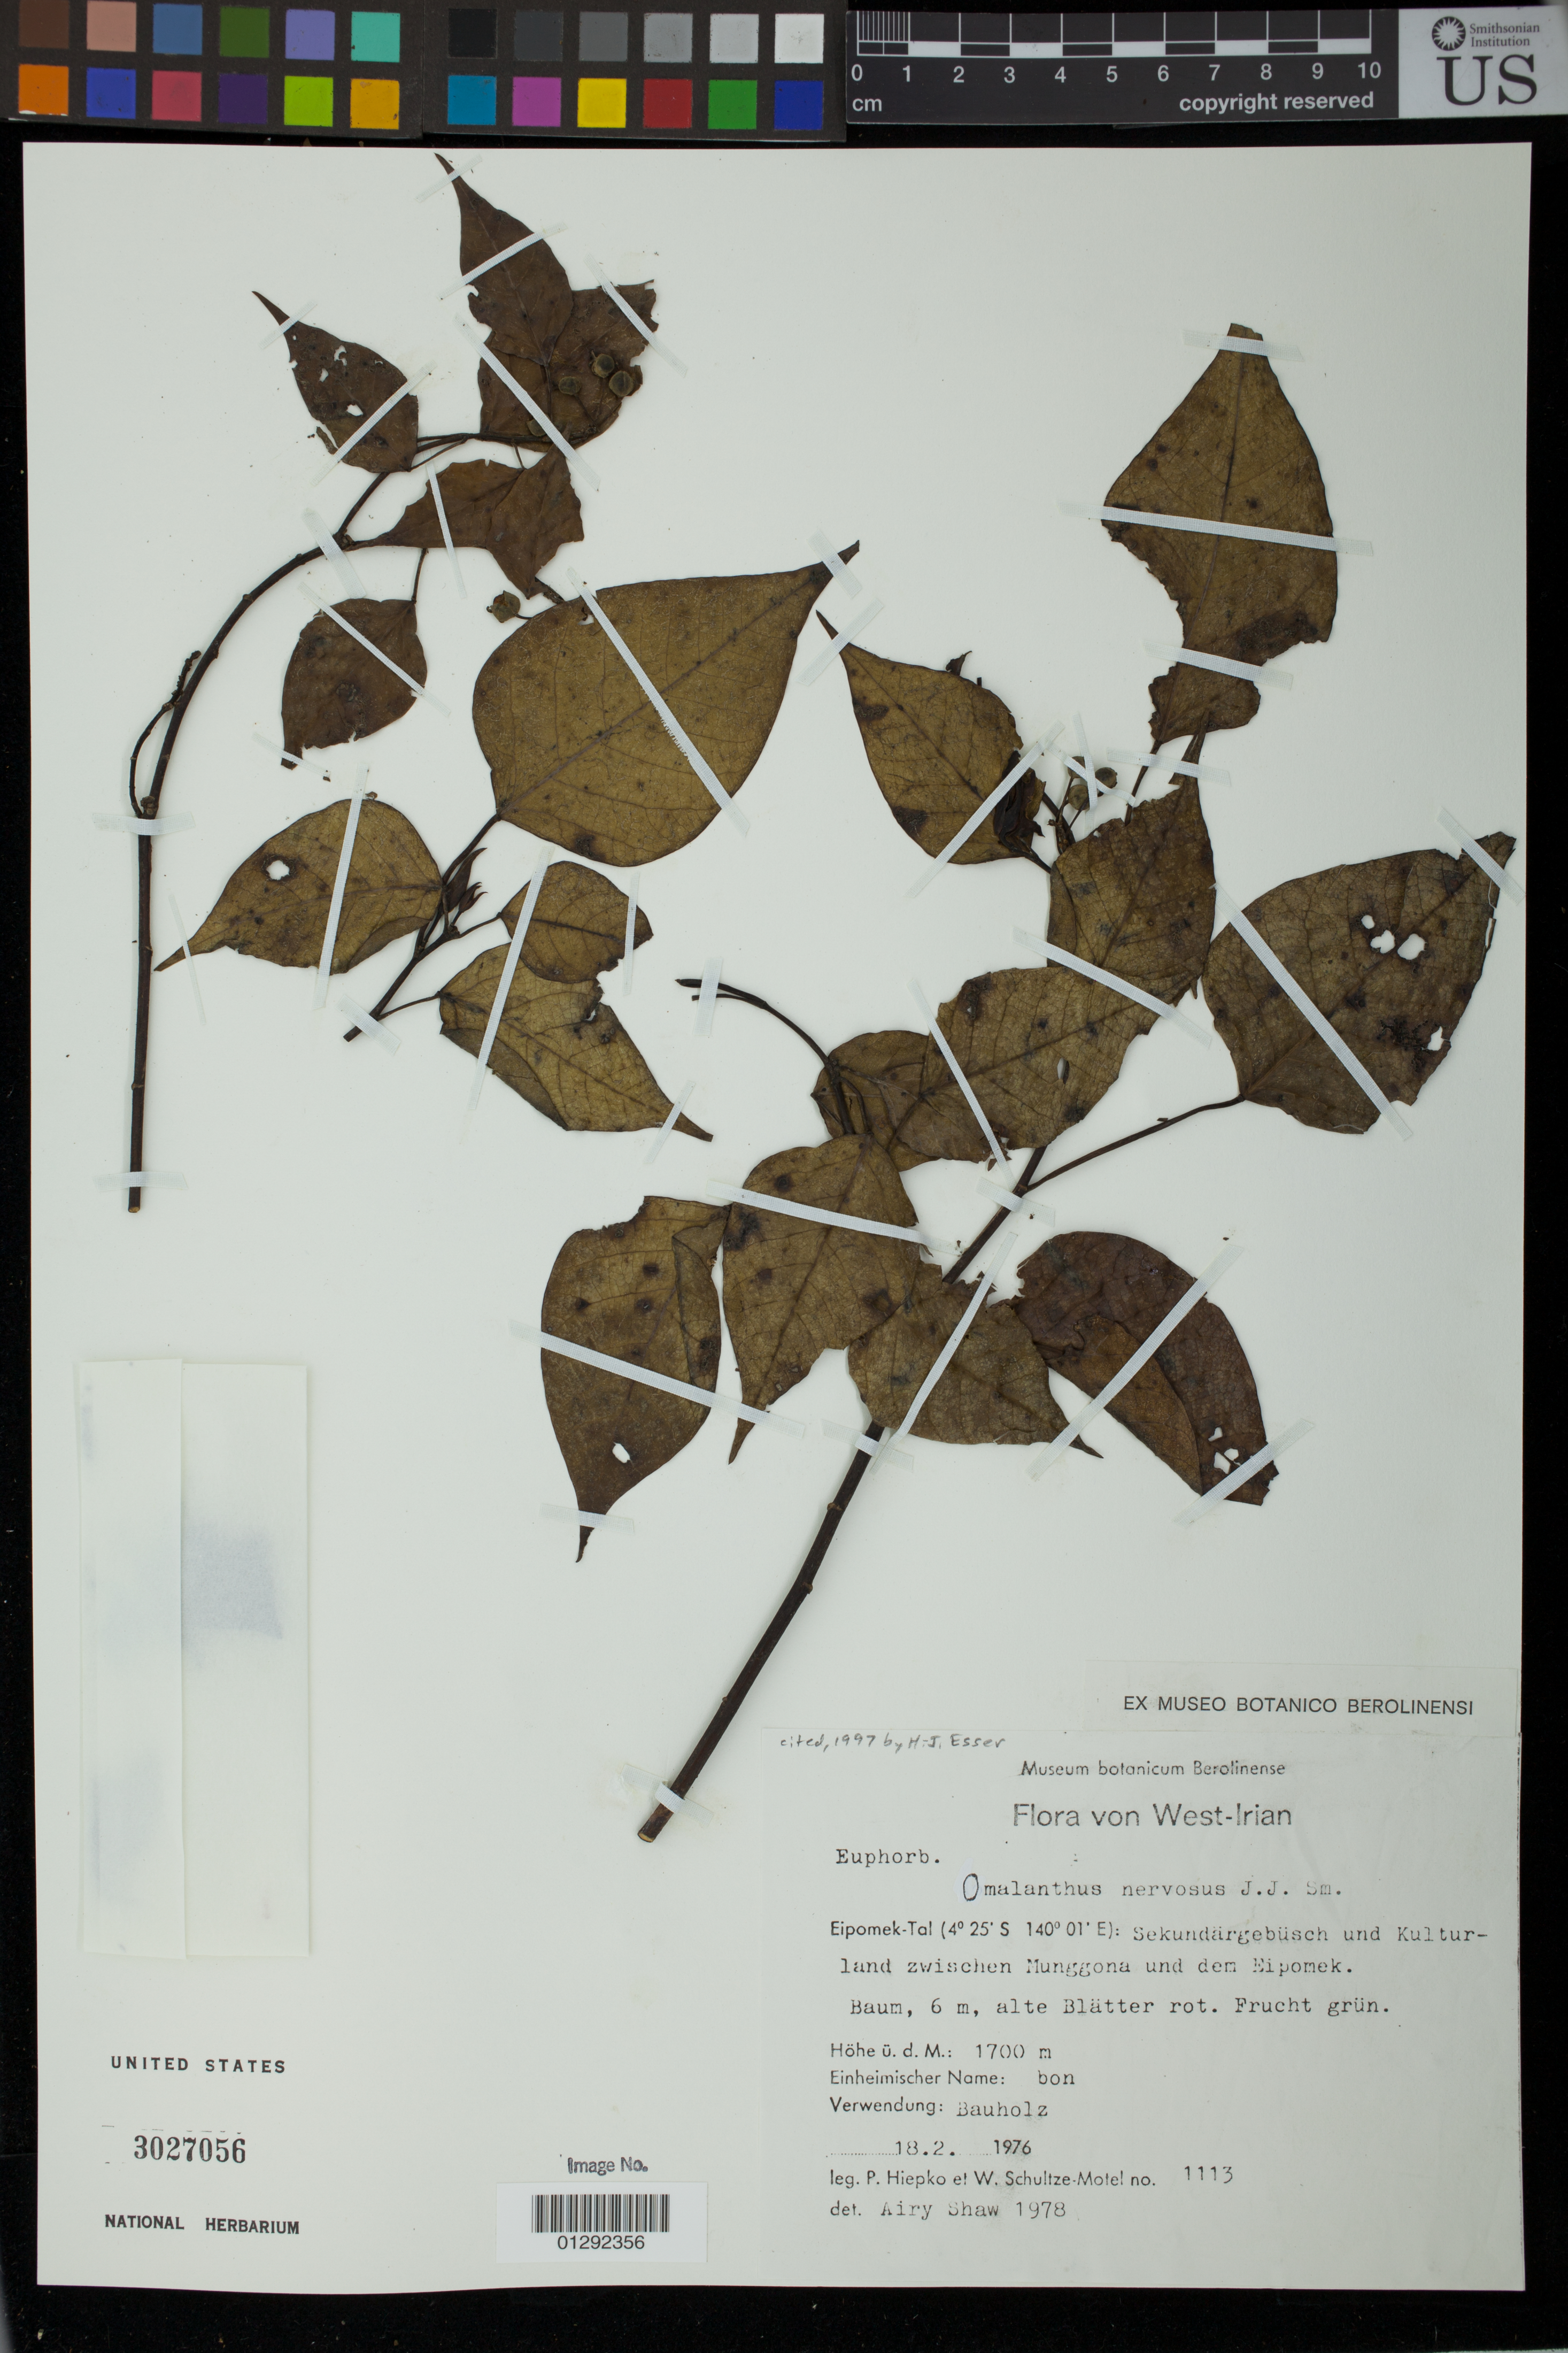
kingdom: Plantae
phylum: Tracheophyta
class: Magnoliopsida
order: Malpighiales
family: Euphorbiaceae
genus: Homalanthus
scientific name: Homalanthus nervosus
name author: J.J. Sm.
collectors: P. H. Hiepko & W. Schultze-Motel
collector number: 1113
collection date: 1976-02-18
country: Indonesia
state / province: Papua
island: New Guinea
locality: West-Irian. Zwischen Munggona und dem Eipomek.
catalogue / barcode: US 3027056